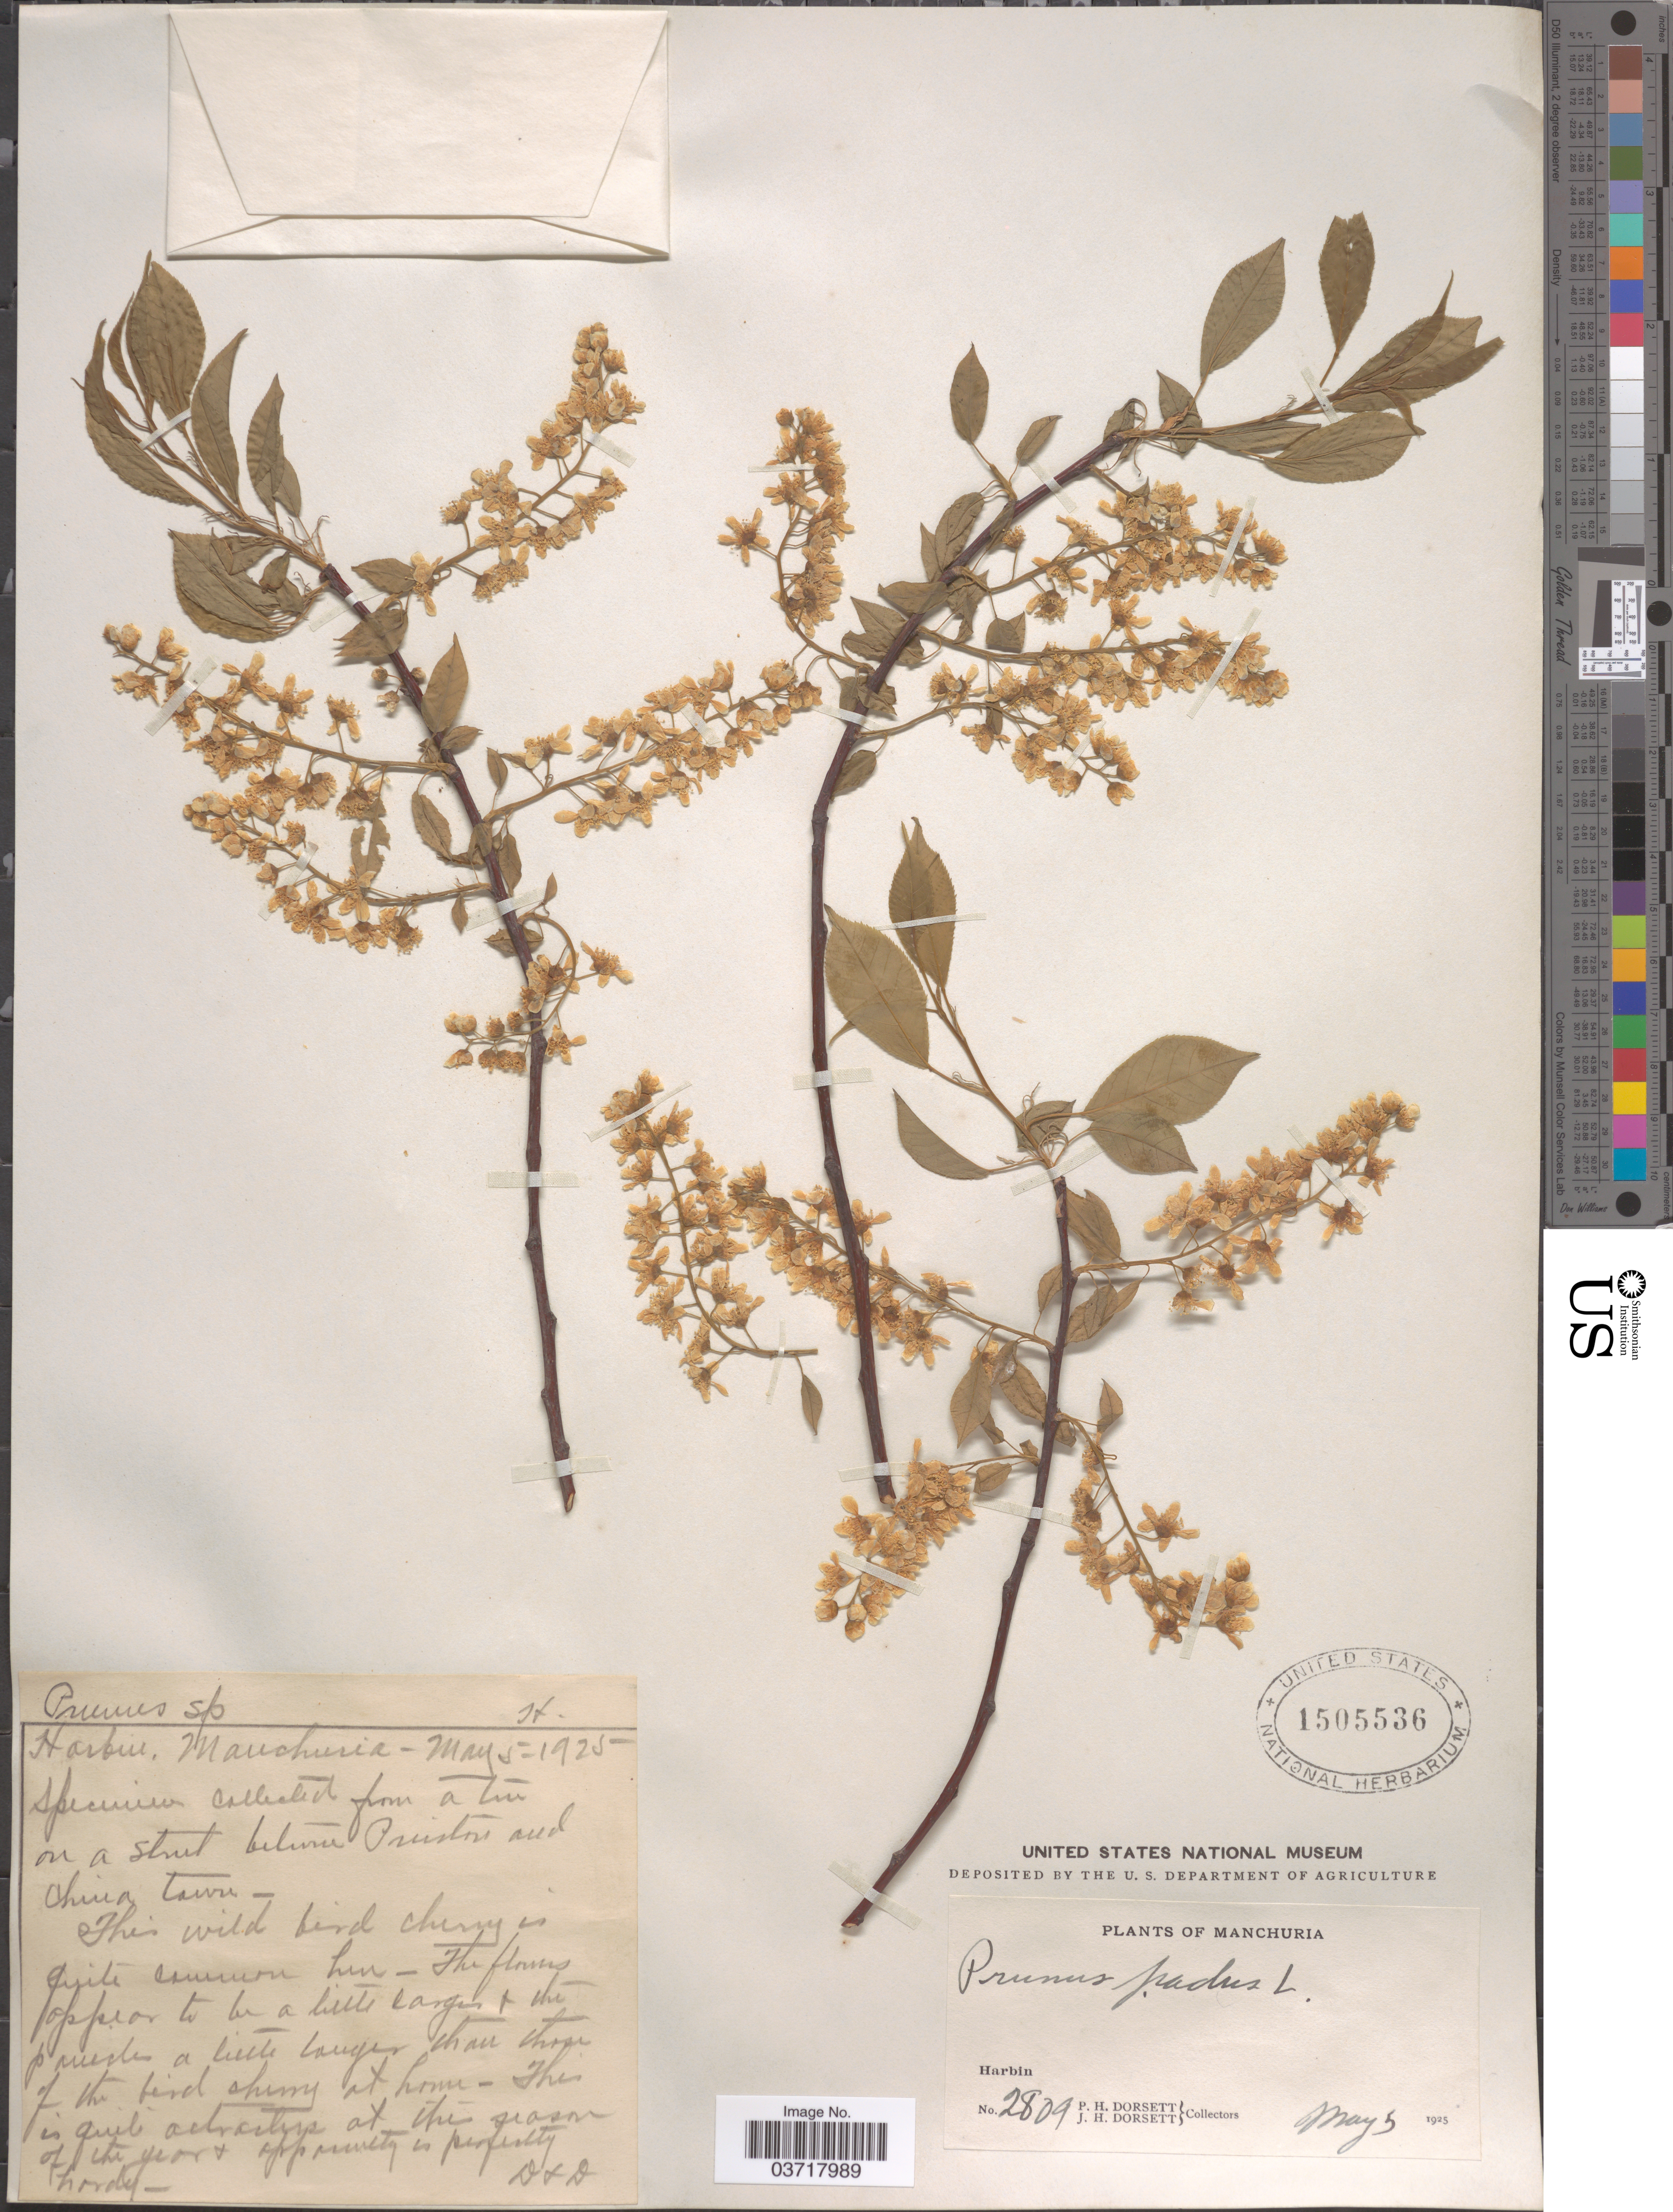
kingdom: Plantae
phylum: Tracheophyta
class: Magnoliopsida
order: Rosales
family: Rosaceae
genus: Prunus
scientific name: Prunus padus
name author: L.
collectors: P. H. Dorsett & J. Dorsett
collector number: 2809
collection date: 1925-05-05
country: China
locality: Manchuria, Harbin.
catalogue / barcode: US 1505536